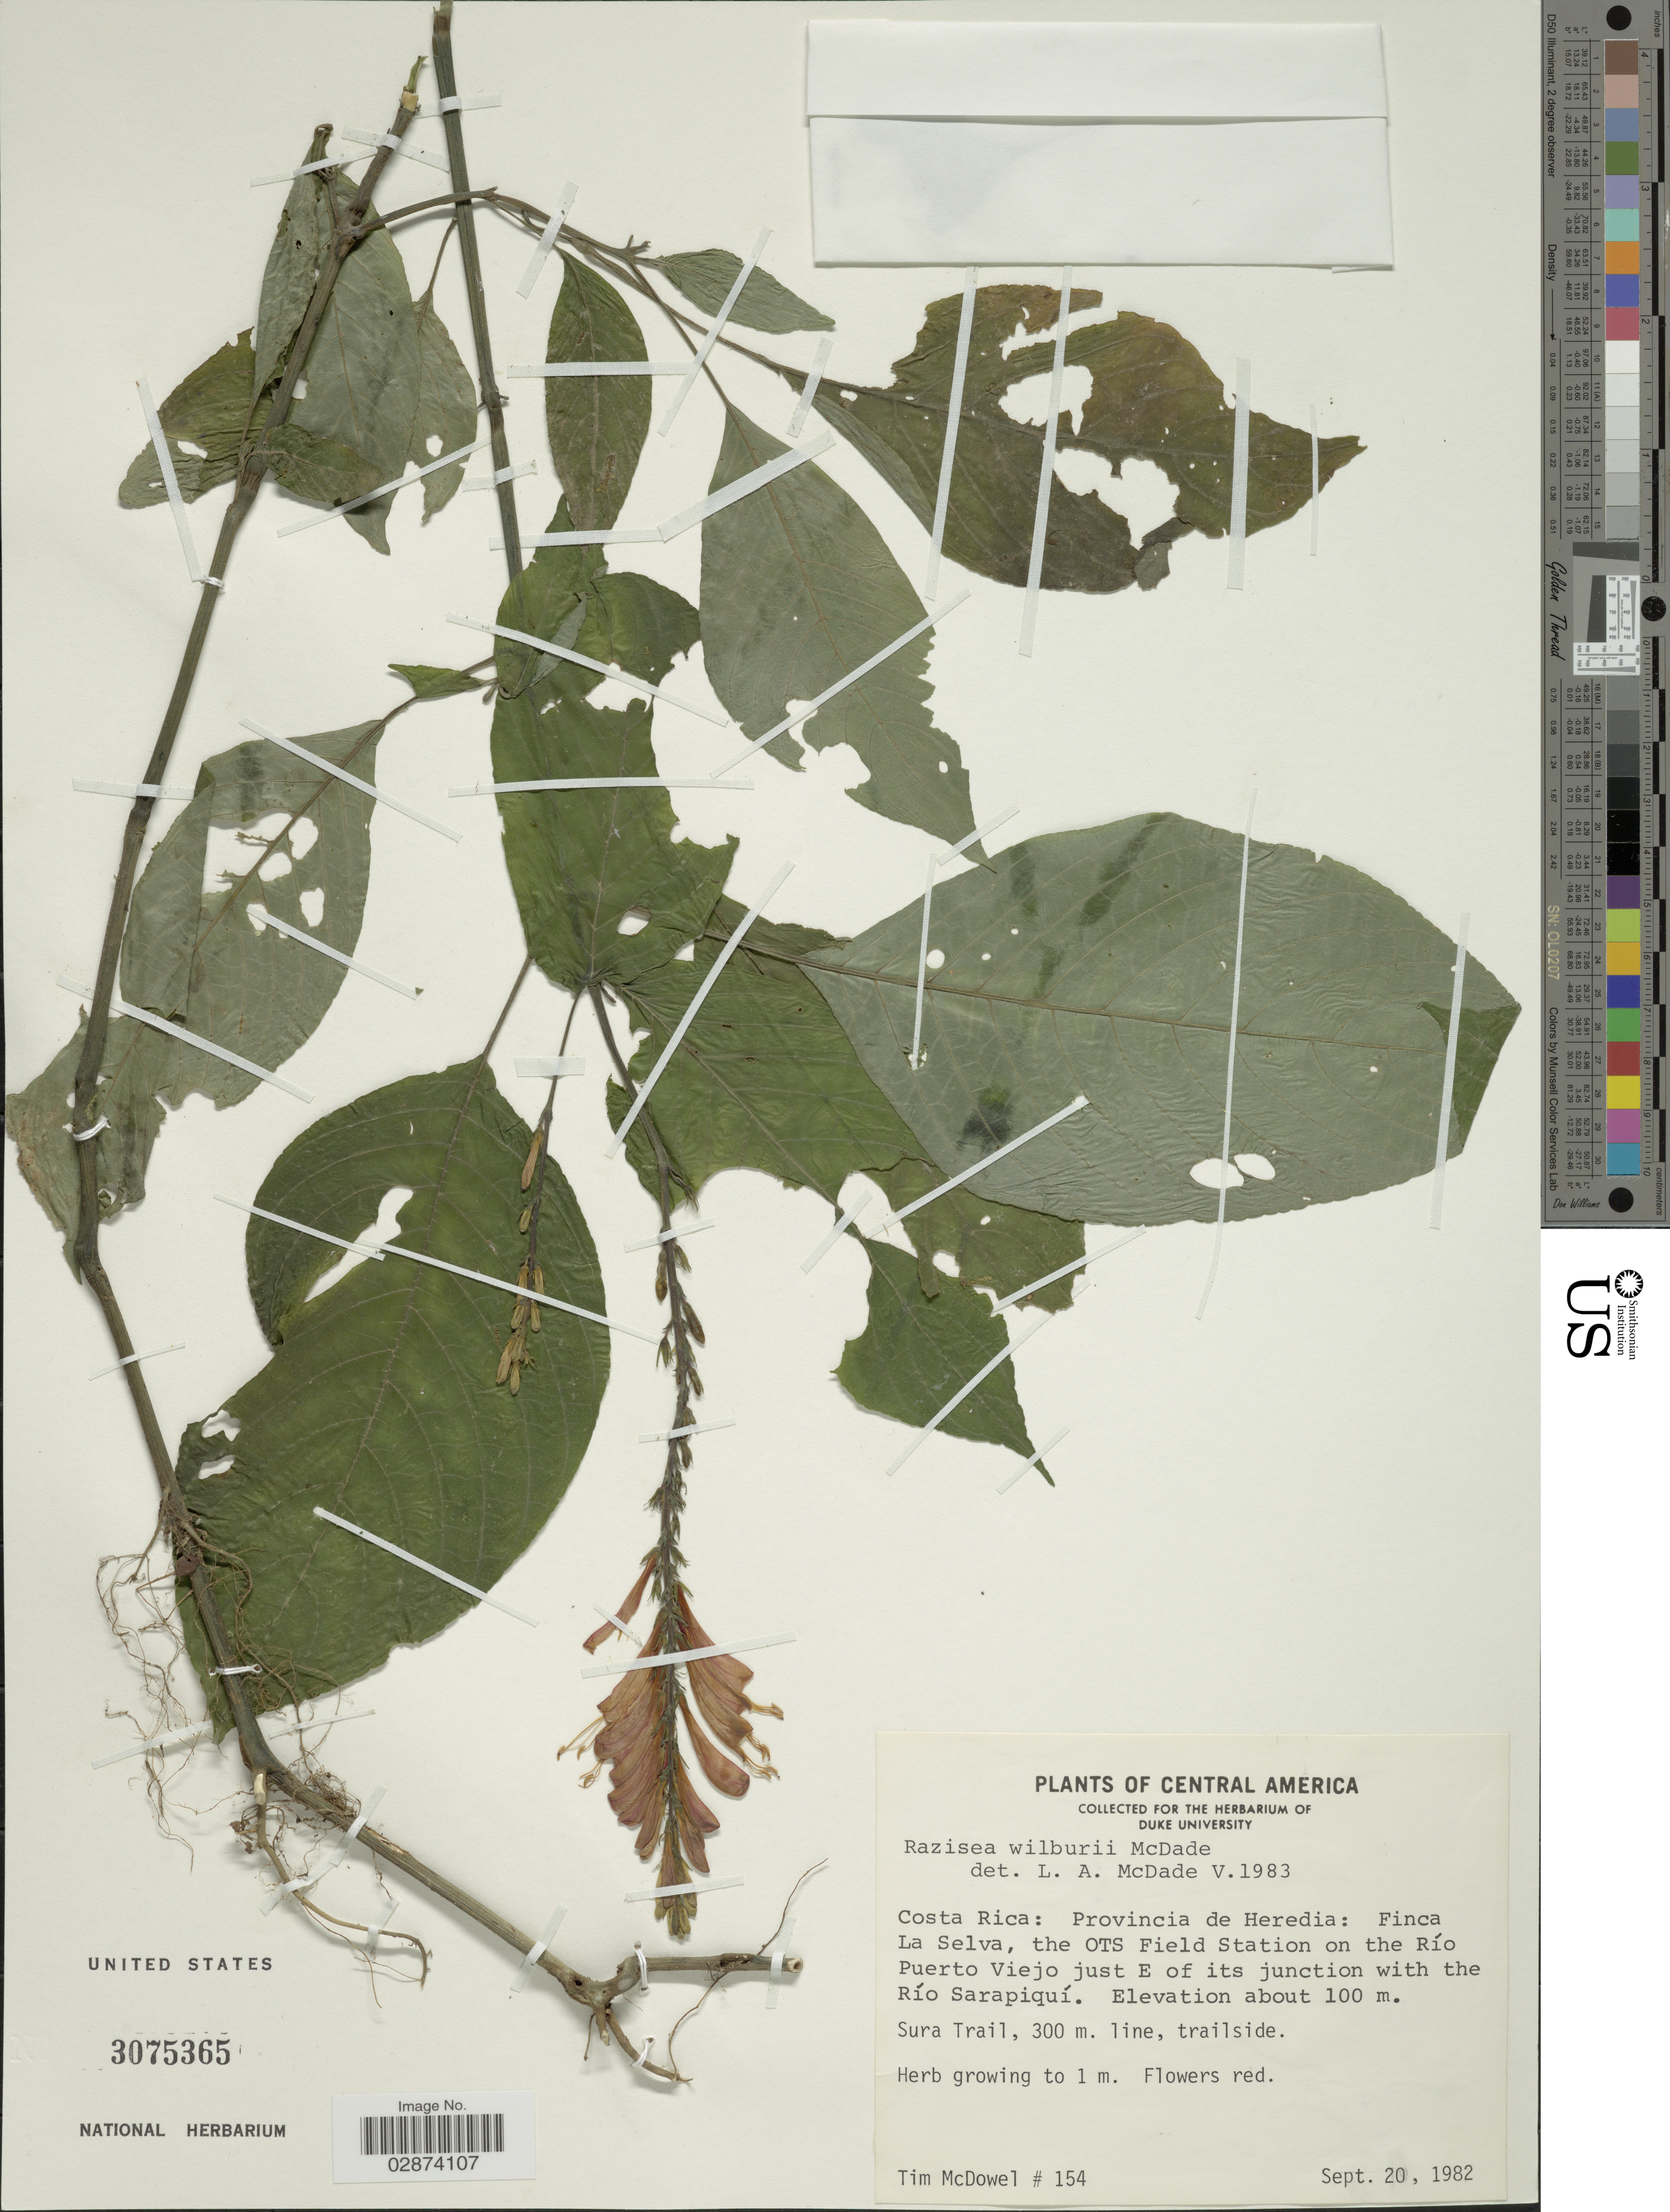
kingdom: Plantae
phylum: Tracheophyta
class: Magnoliopsida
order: Lamiales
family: Acanthaceae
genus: Razisea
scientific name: Razisea wilburii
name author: McDade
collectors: T. McDowell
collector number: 154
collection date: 1982-09-20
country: Costa Rica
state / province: Heredia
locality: Provincia de Heredia: Finca La Selva, the OTS Field Station on the Río Puerto Viejo just E of its junction with the Río Sarapiquí.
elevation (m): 100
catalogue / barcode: US 3075365